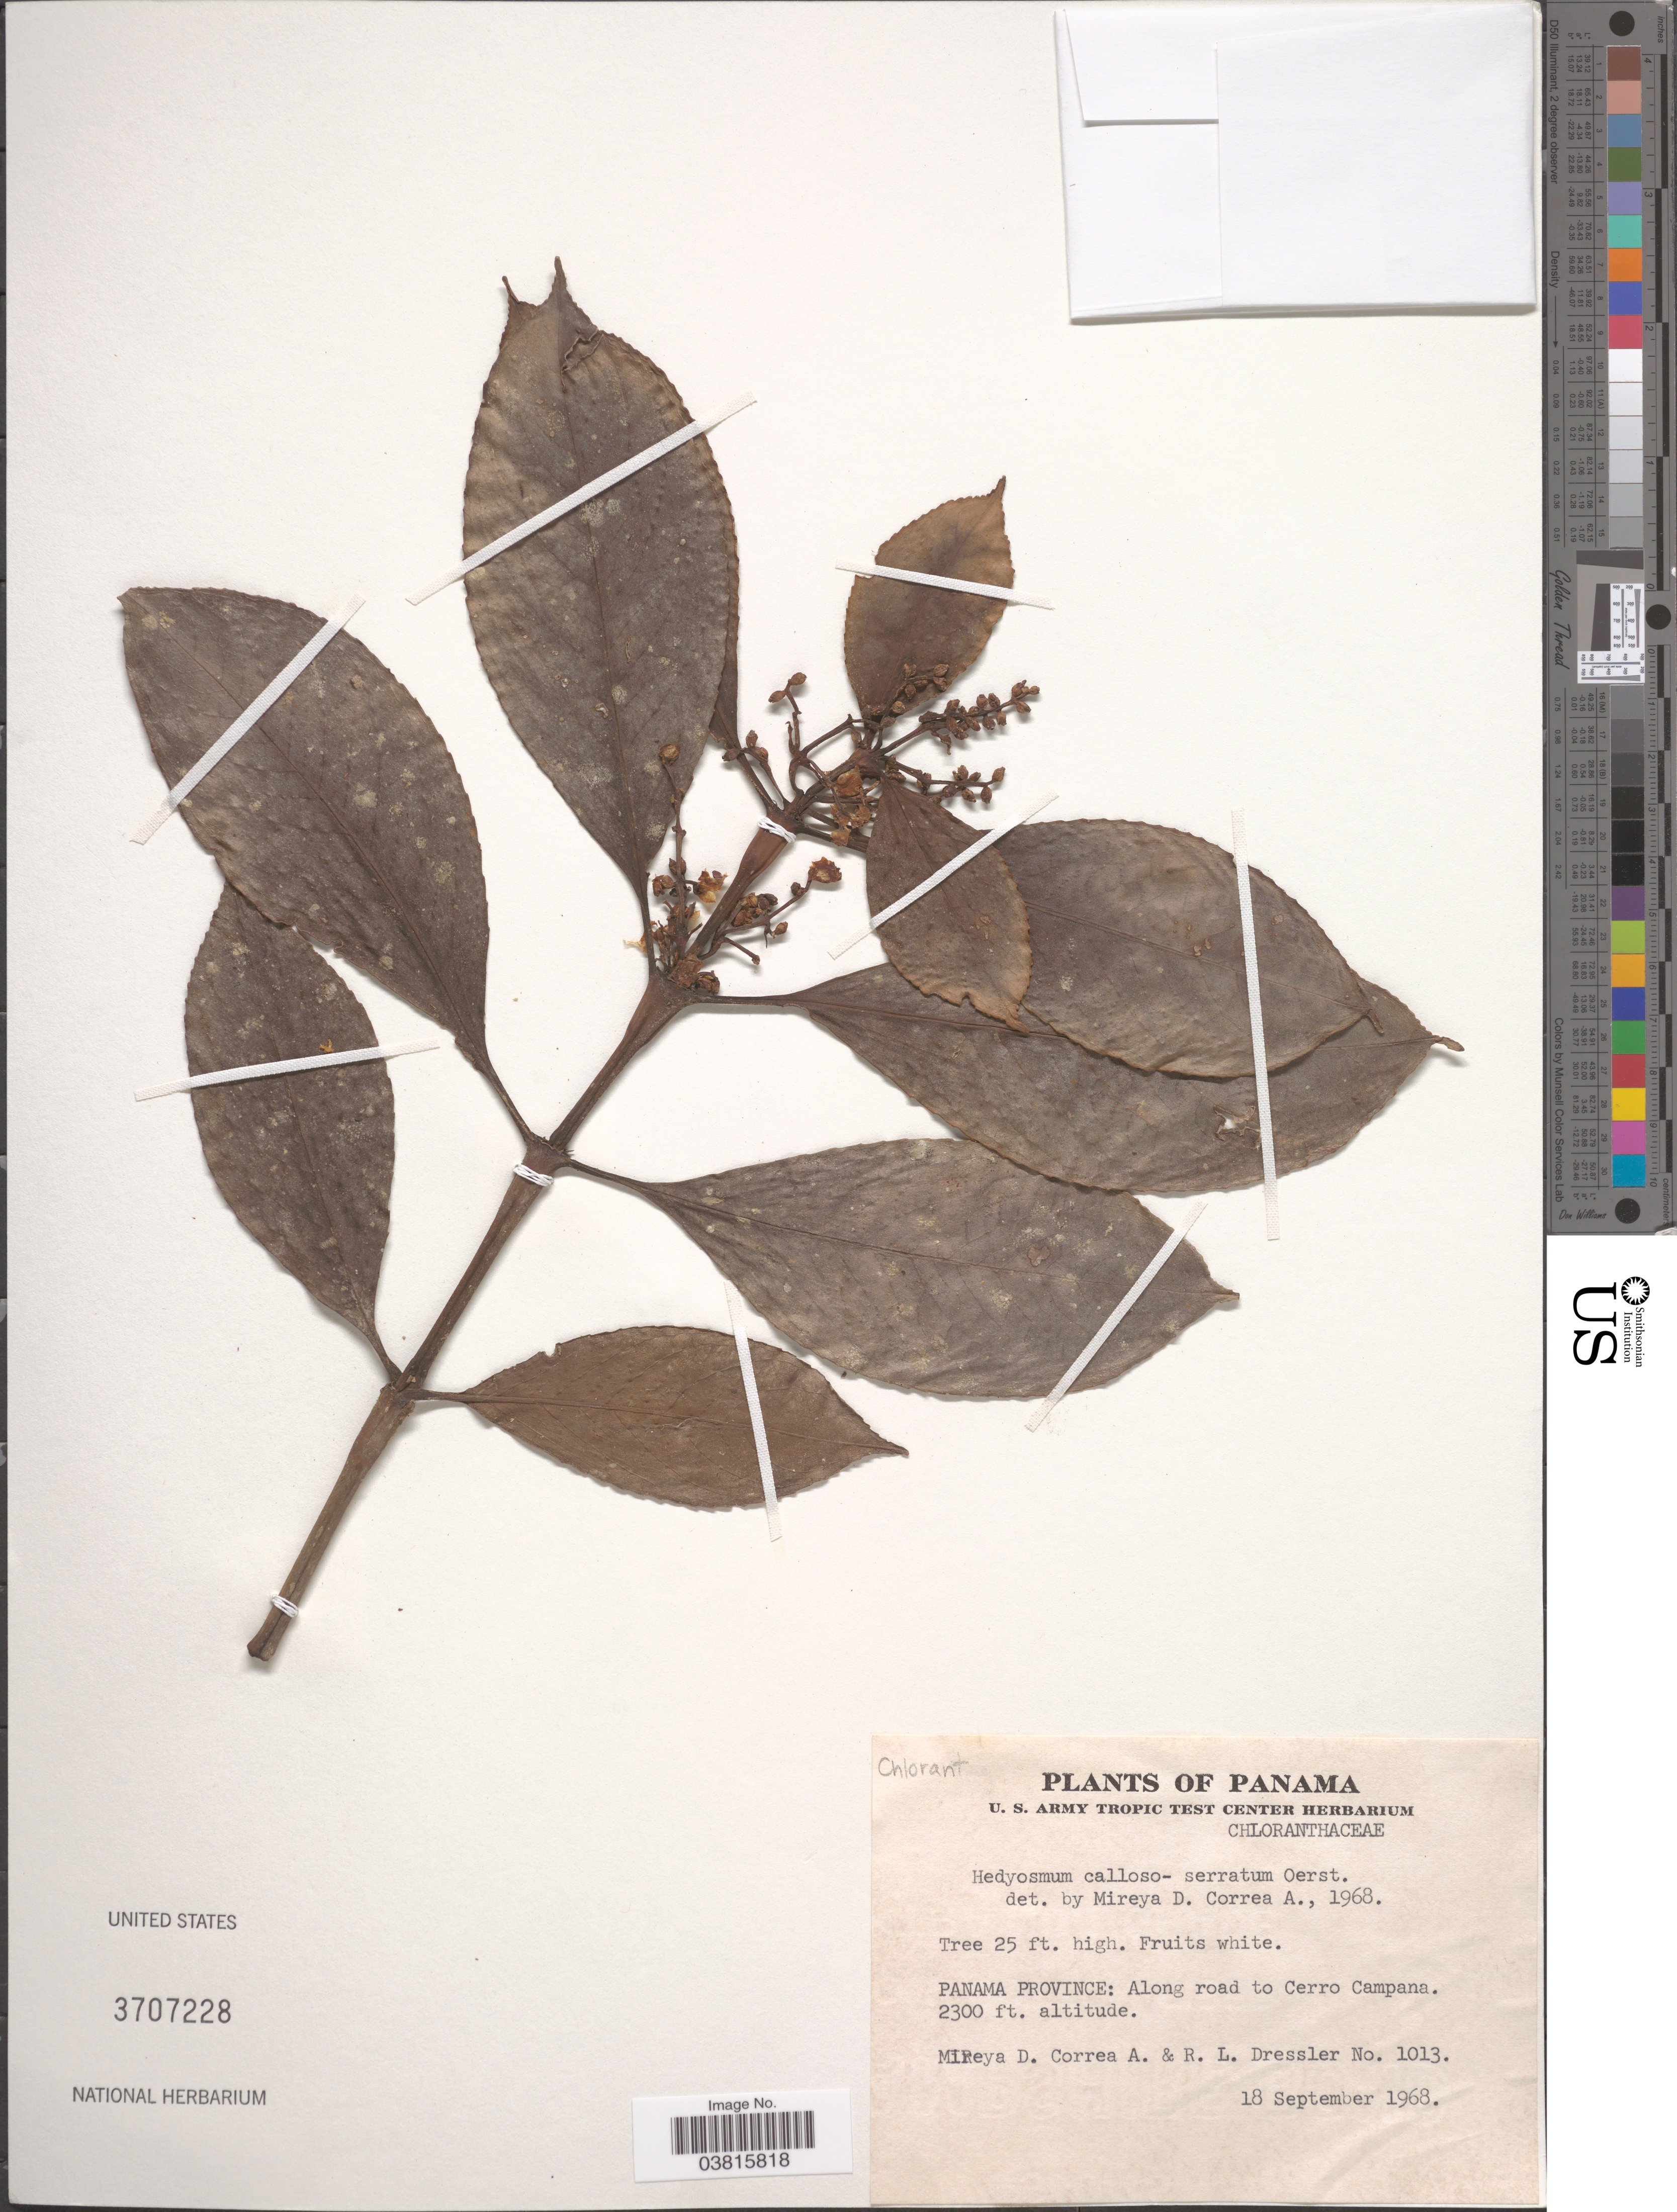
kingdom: Plantae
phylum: Tracheophyta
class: Magnoliopsida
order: Chloranthales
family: Chloranthaceae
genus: Hedyosmum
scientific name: Hedyosmum callososerratum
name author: Oerst.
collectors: M. D. Corrêa-A. & R. Dressler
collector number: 1013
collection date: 1968-09-18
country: Panama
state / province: Panamá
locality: Along road to Cerro Campana.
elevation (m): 701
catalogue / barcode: US 3707228